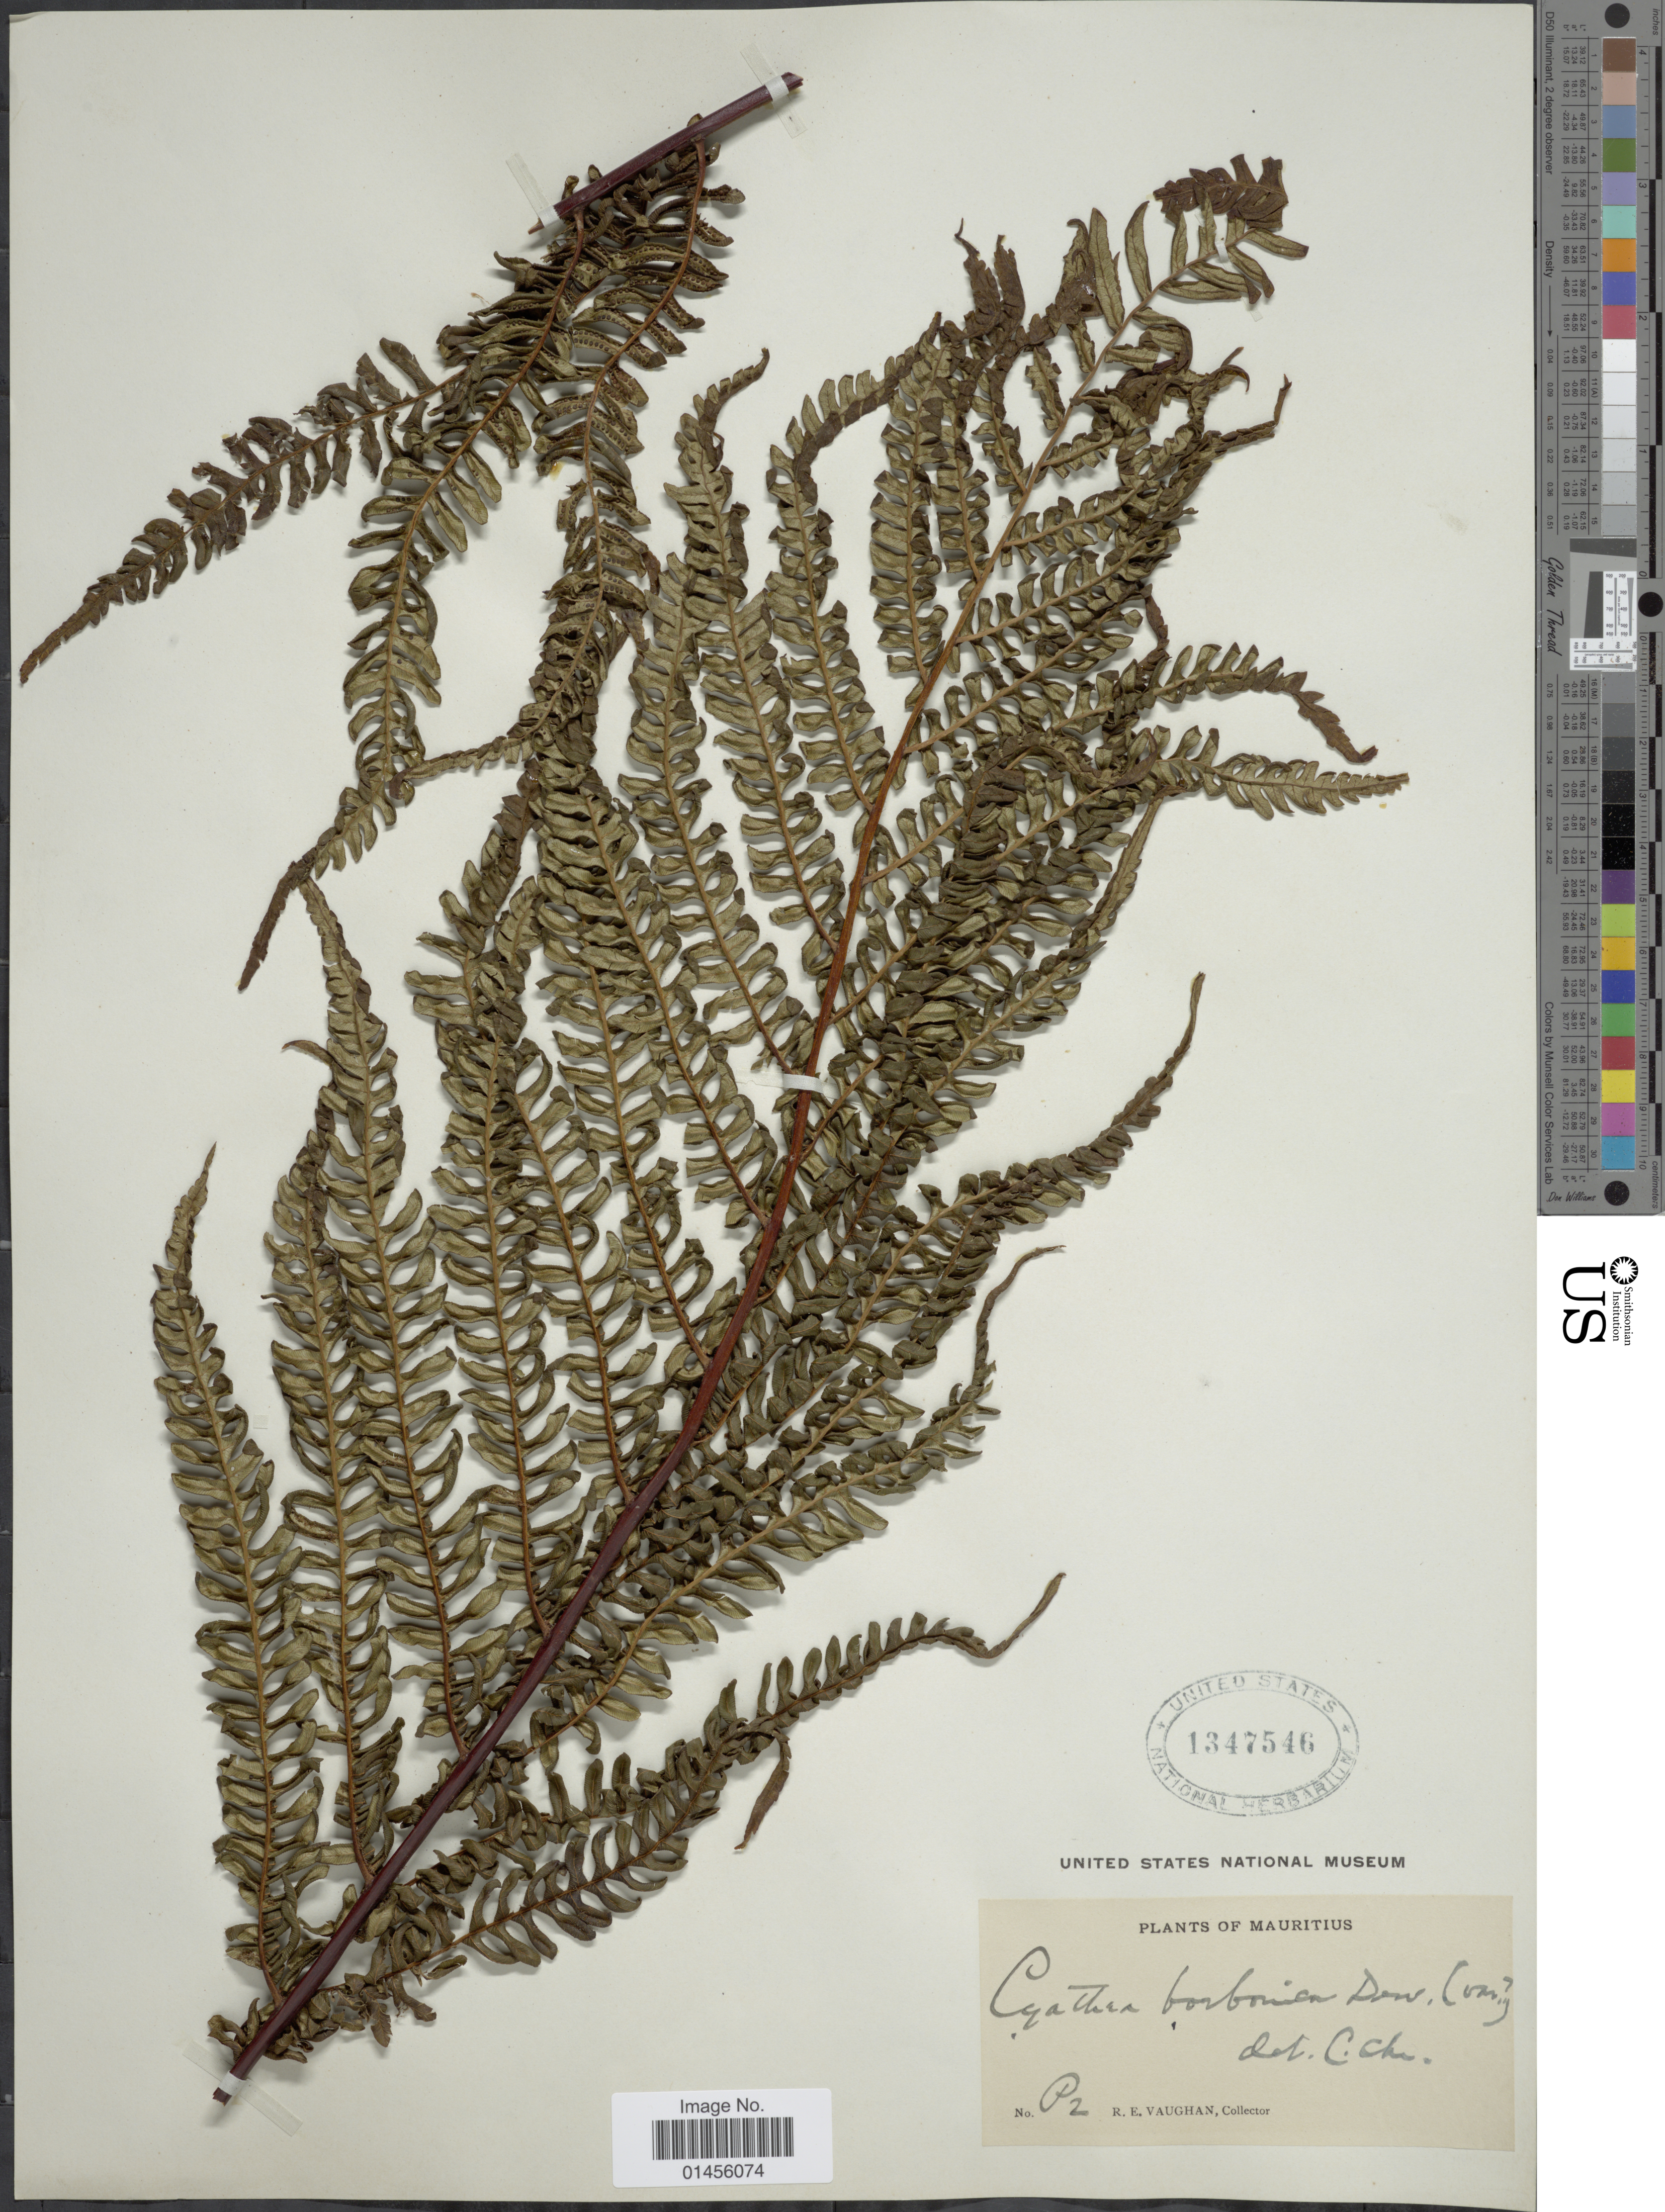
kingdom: Plantae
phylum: Tracheophyta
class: Polypodiopsida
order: Cyatheales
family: Cyatheaceae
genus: Alsophila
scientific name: Alsophila borbonica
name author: (Desv.) R.M. Tryon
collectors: R. Vaughan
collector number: P2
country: Mauritius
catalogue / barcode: US 1347546